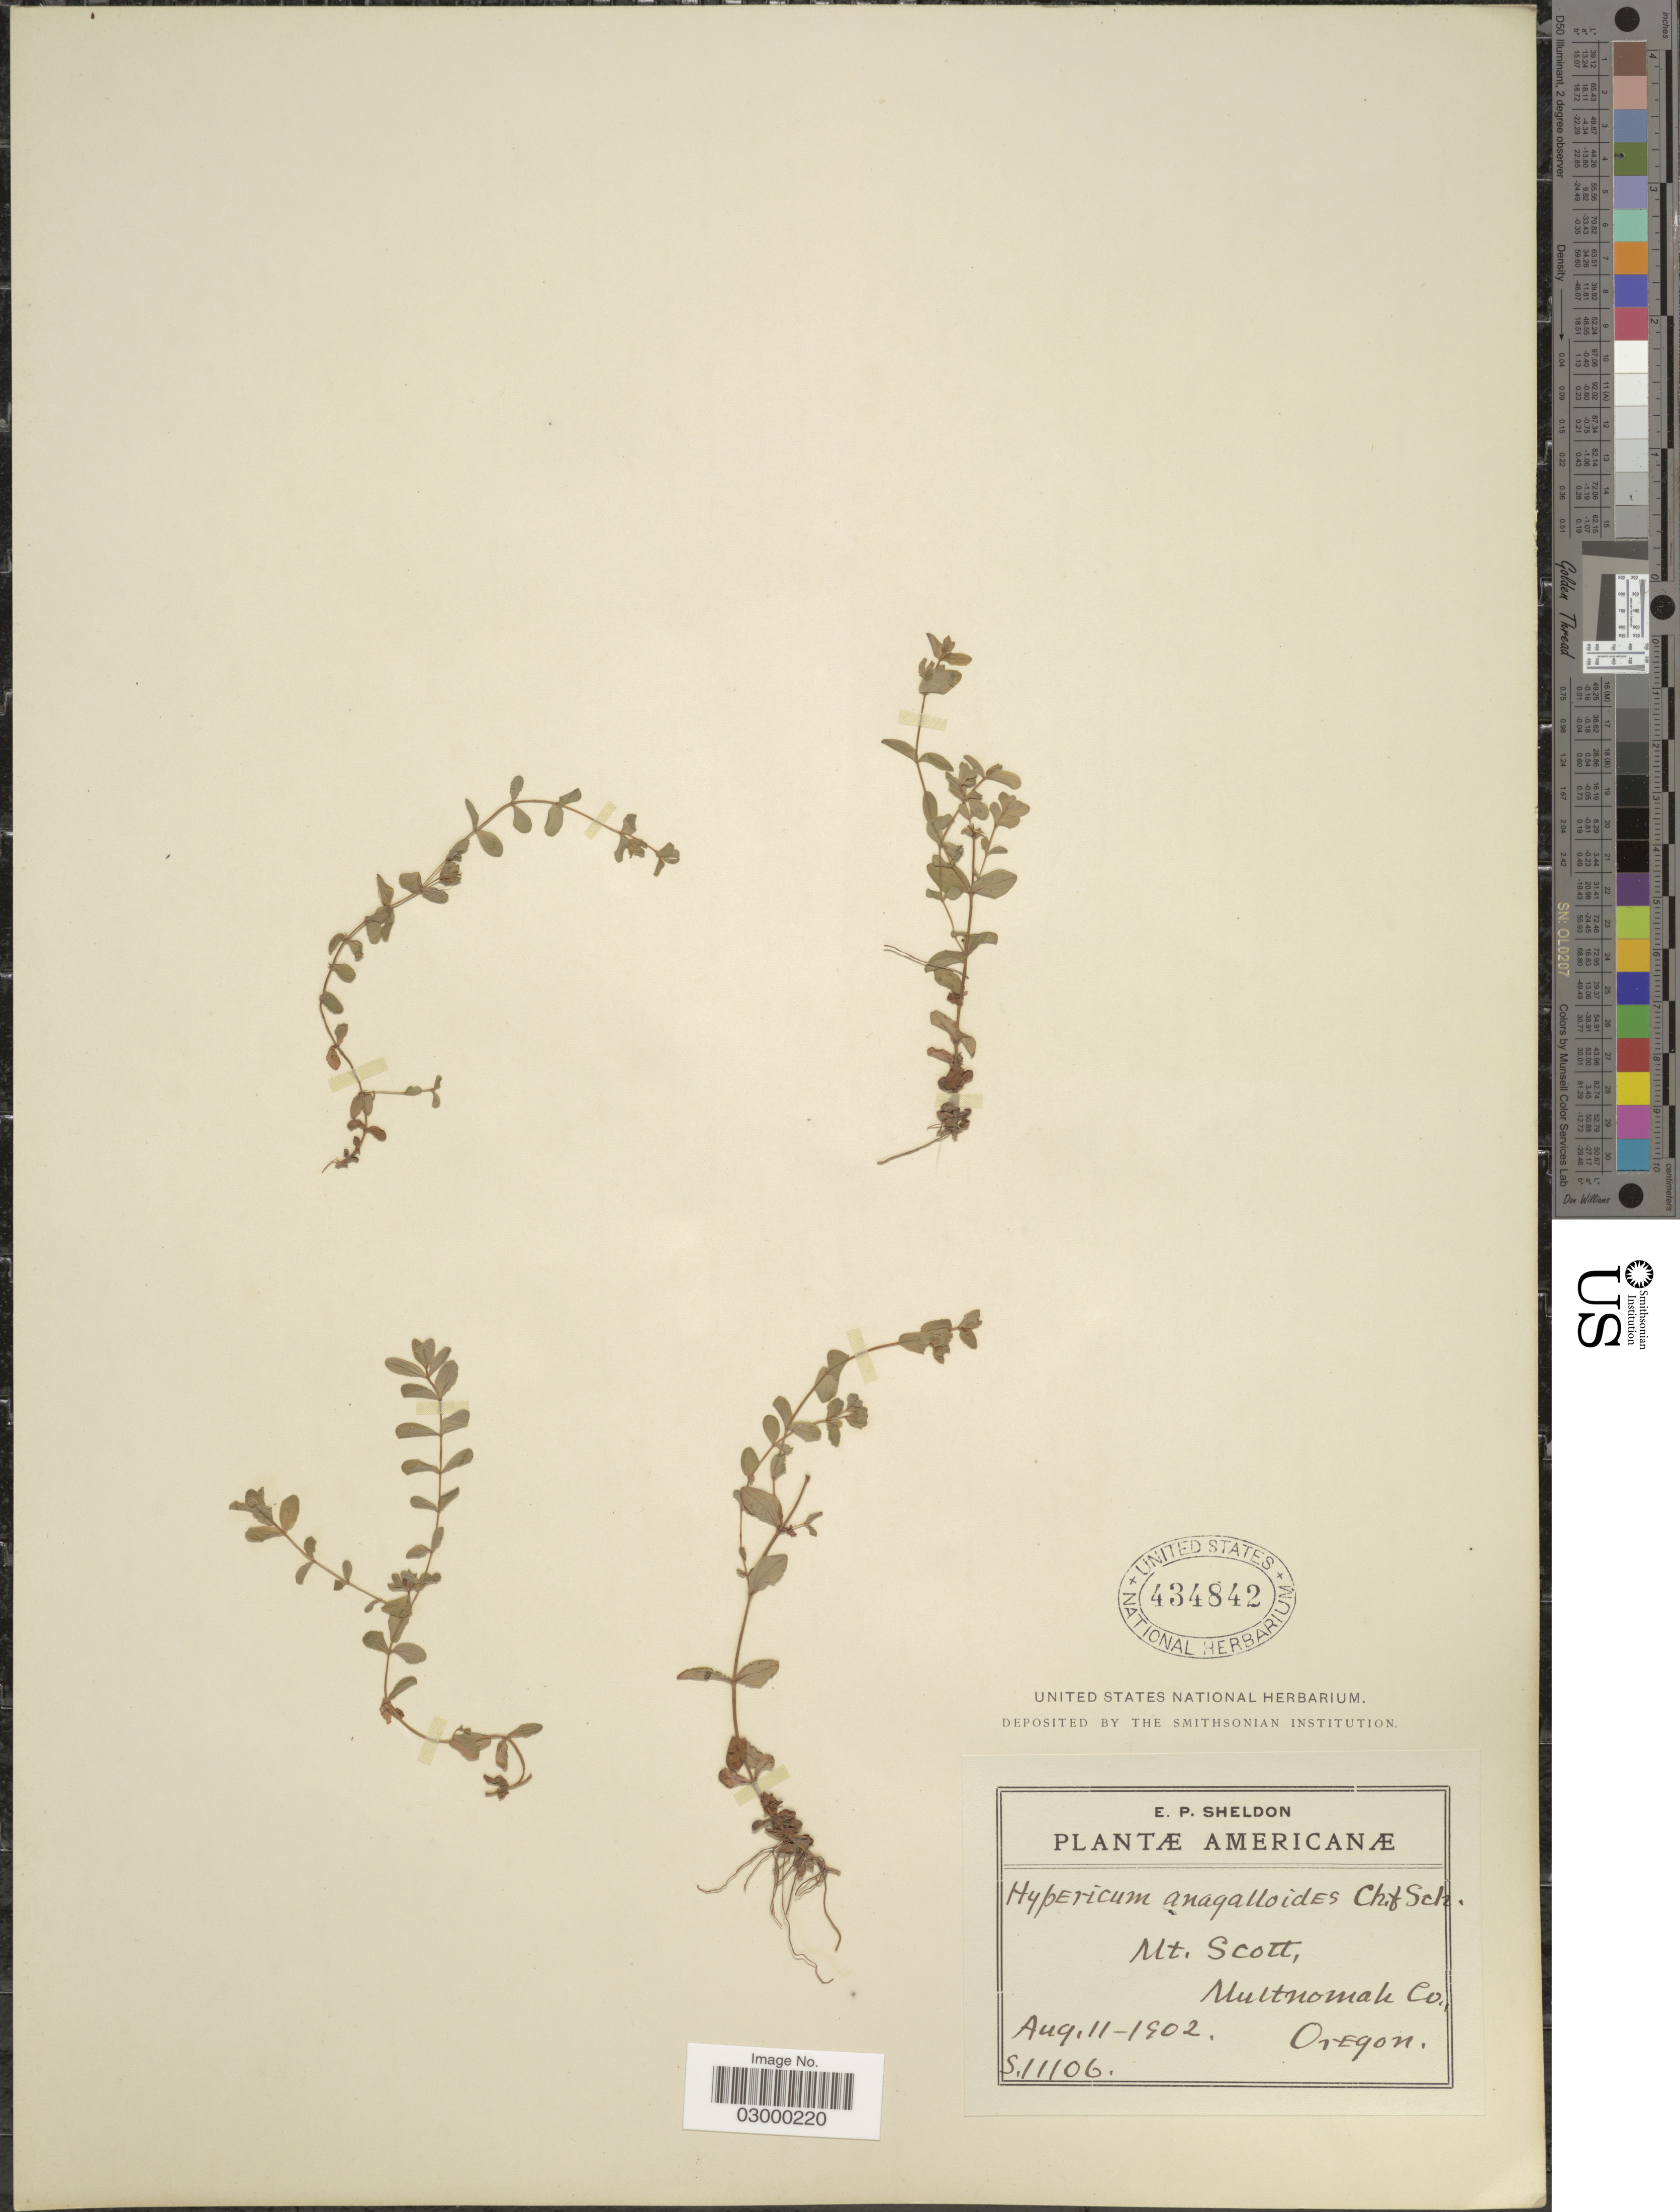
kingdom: Plantae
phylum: Tracheophyta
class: Magnoliopsida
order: Malpighiales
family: Hypericaceae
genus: Hypericum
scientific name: Hypericum anagalloides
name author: Cham. & Schltdl.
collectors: E. P. Sheldon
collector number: S.11106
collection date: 1902-08-11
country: United States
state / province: Oregon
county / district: Multnomah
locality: Mt. Scott, Multnomah Co.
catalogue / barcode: US 434842